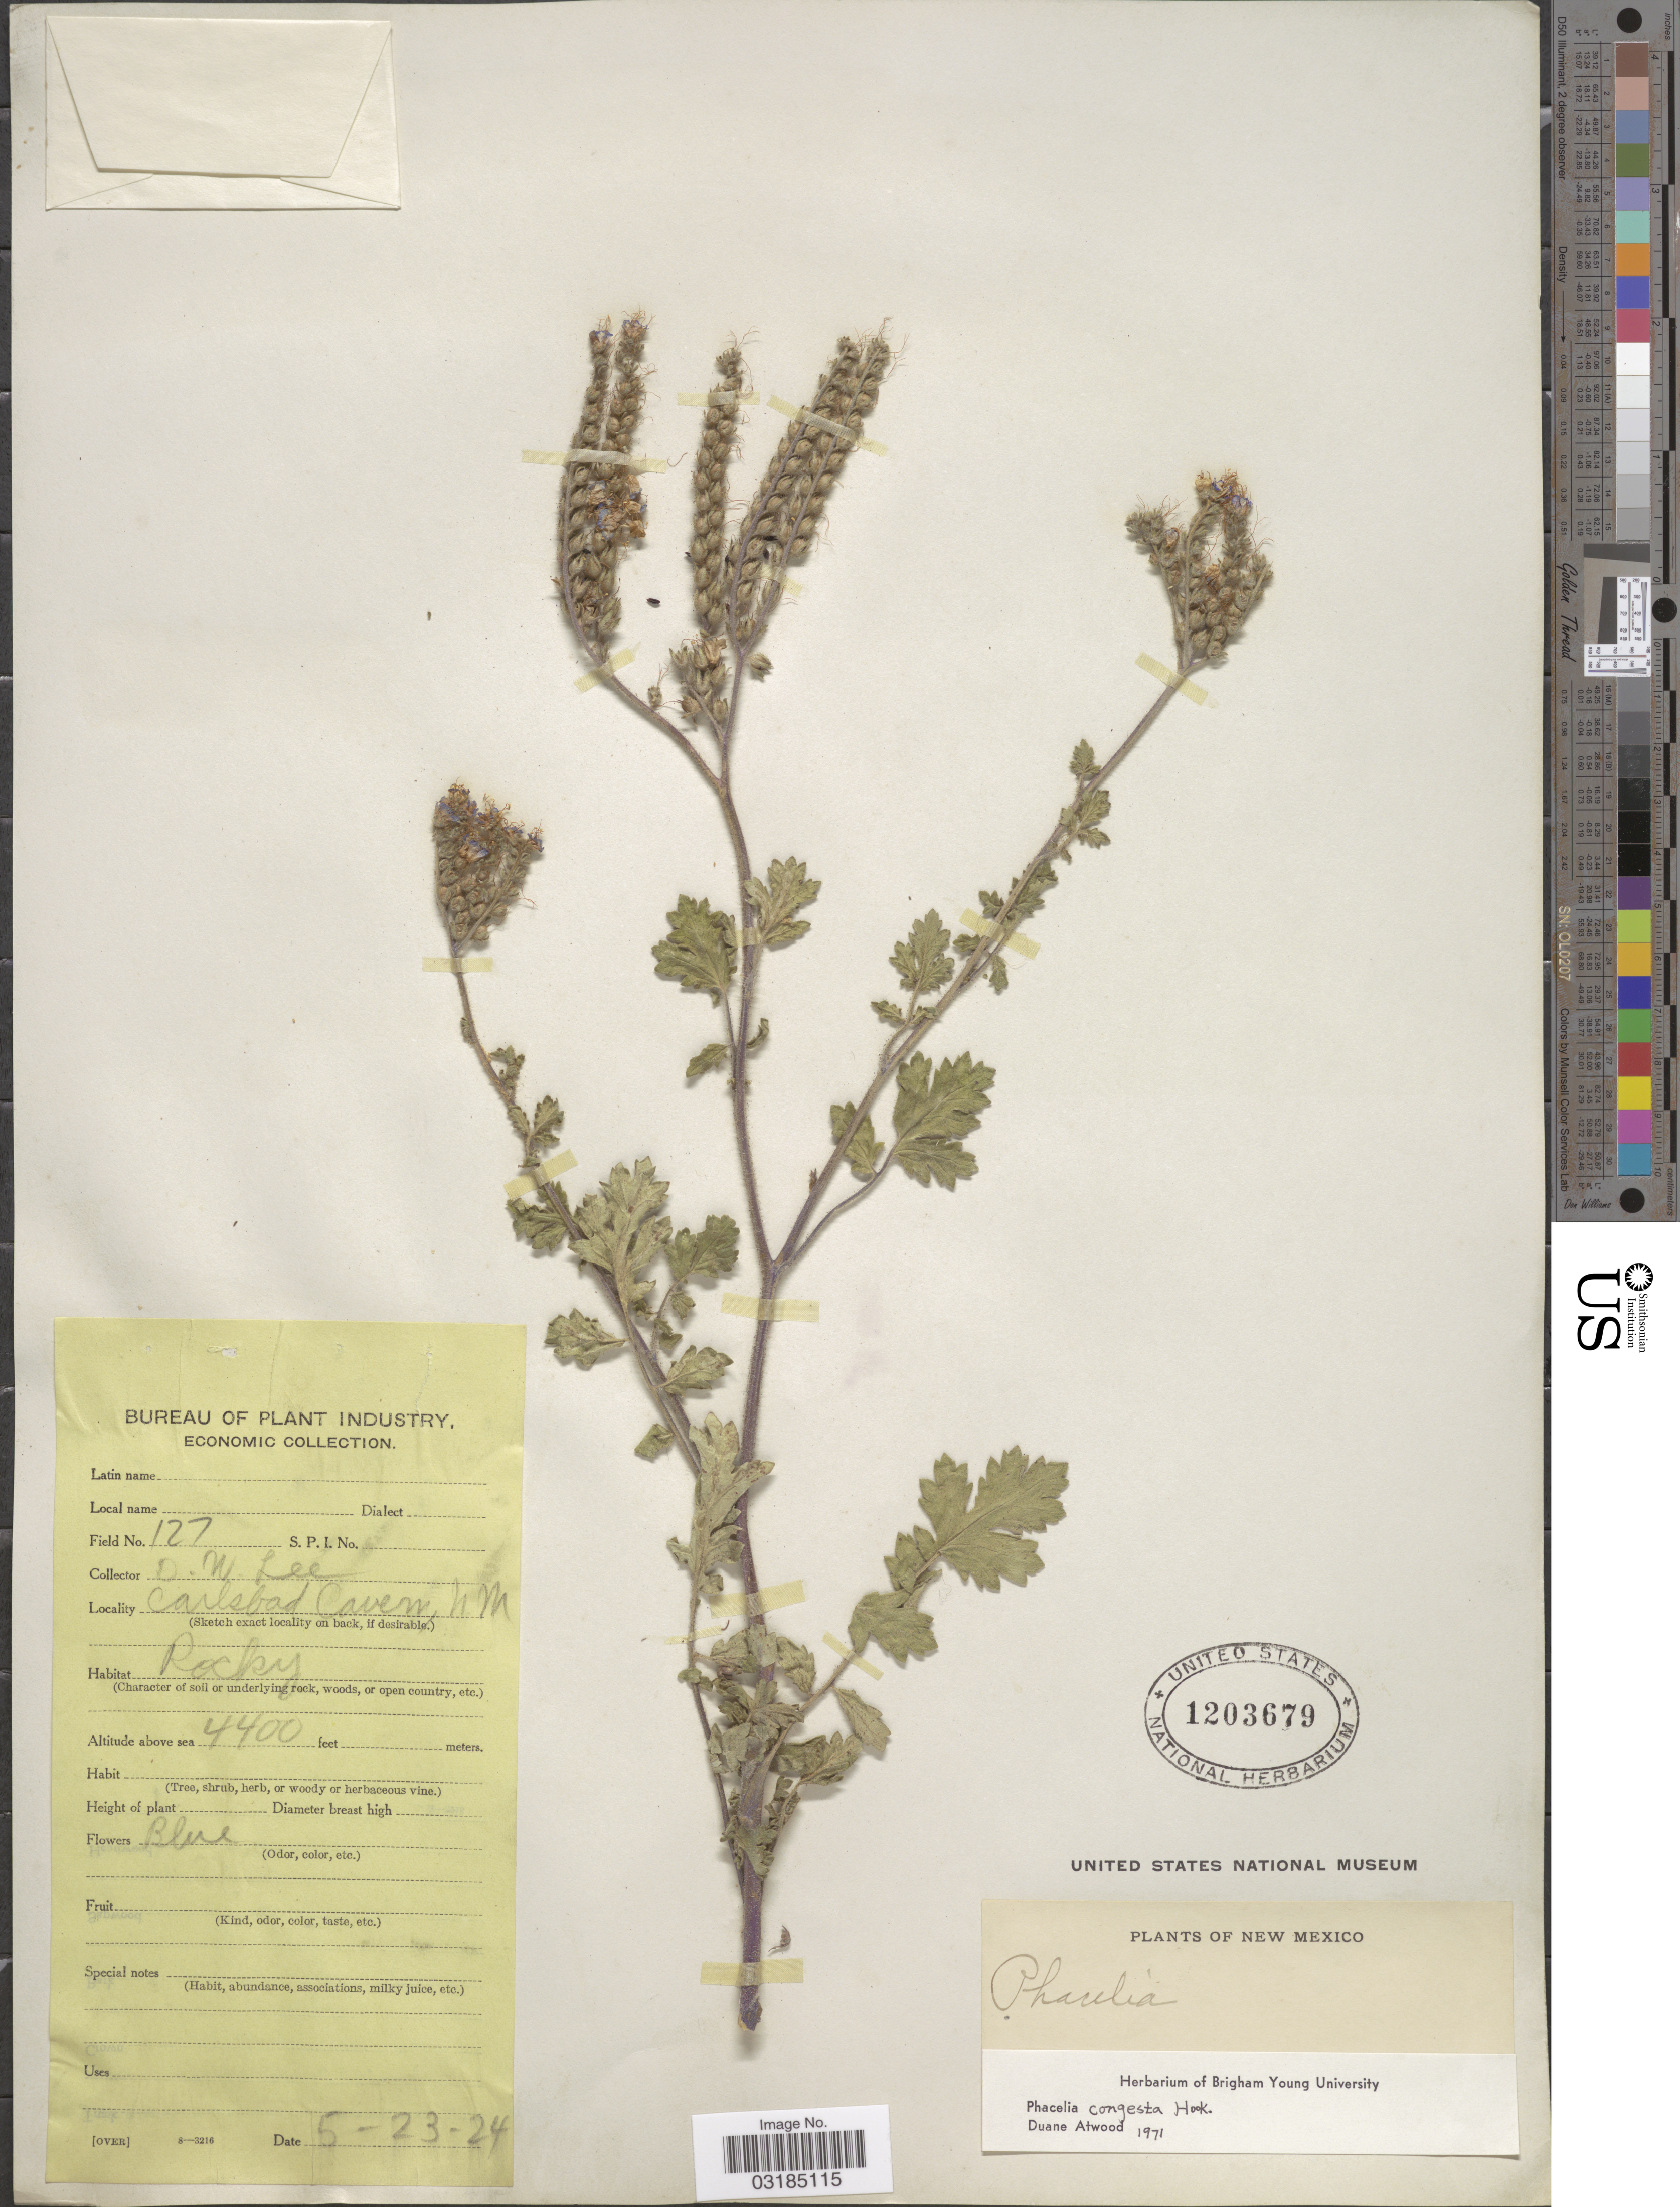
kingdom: Plantae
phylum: Tracheophyta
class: Magnoliopsida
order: Boraginales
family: Hydrophyllaceae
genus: Phacelia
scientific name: Phacelia congesta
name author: Hook.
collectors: D. Lee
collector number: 127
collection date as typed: Transcribed d/m/y: 23/5/24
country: United States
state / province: New Mexico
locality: Carlsbad Cavern.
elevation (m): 1341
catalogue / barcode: US 1203679